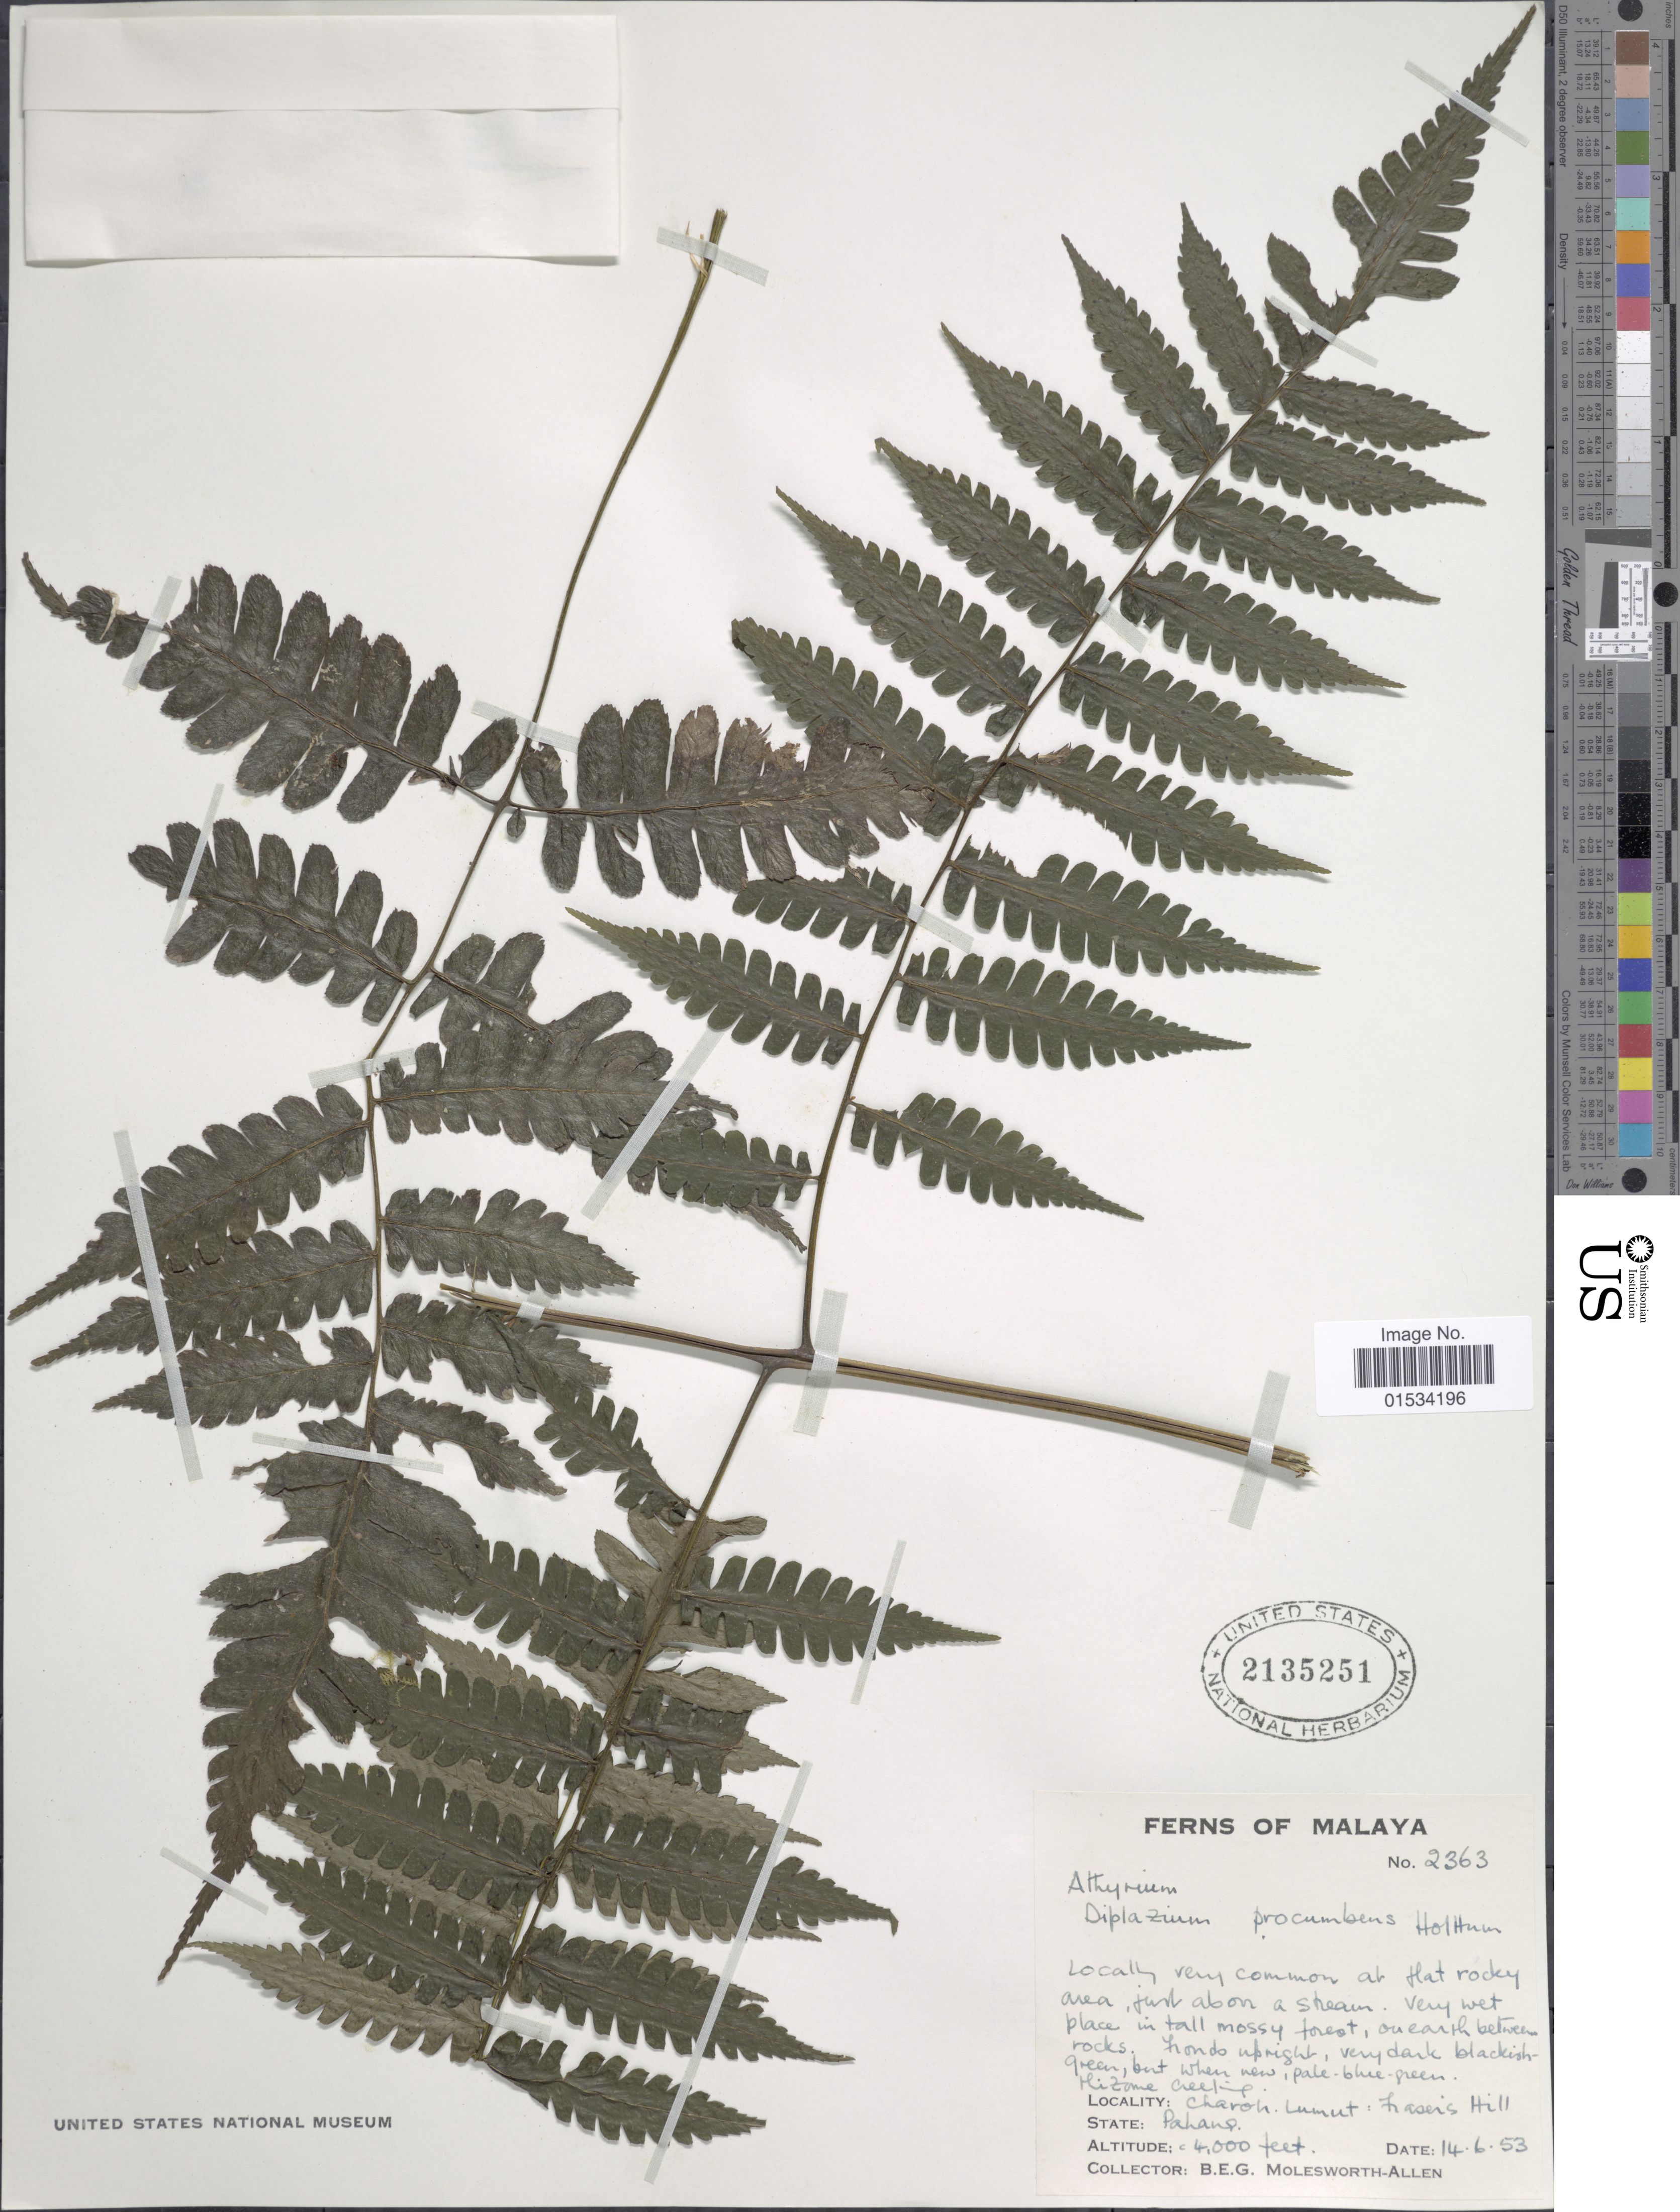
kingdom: Plantae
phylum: Tracheophyta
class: Polypodiopsida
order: Polypodiales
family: Athyriaceae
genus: Diplazium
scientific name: Diplazium procumbens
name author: Holttum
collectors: B. E. G. Molesworth-Allen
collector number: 2363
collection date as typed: Transcribed d/m/y: 14/6/53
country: Malaysia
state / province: Pahang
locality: Charoh Lumut, Fraser's Hill [Bukit Fraser]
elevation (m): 1219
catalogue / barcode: US 2135251